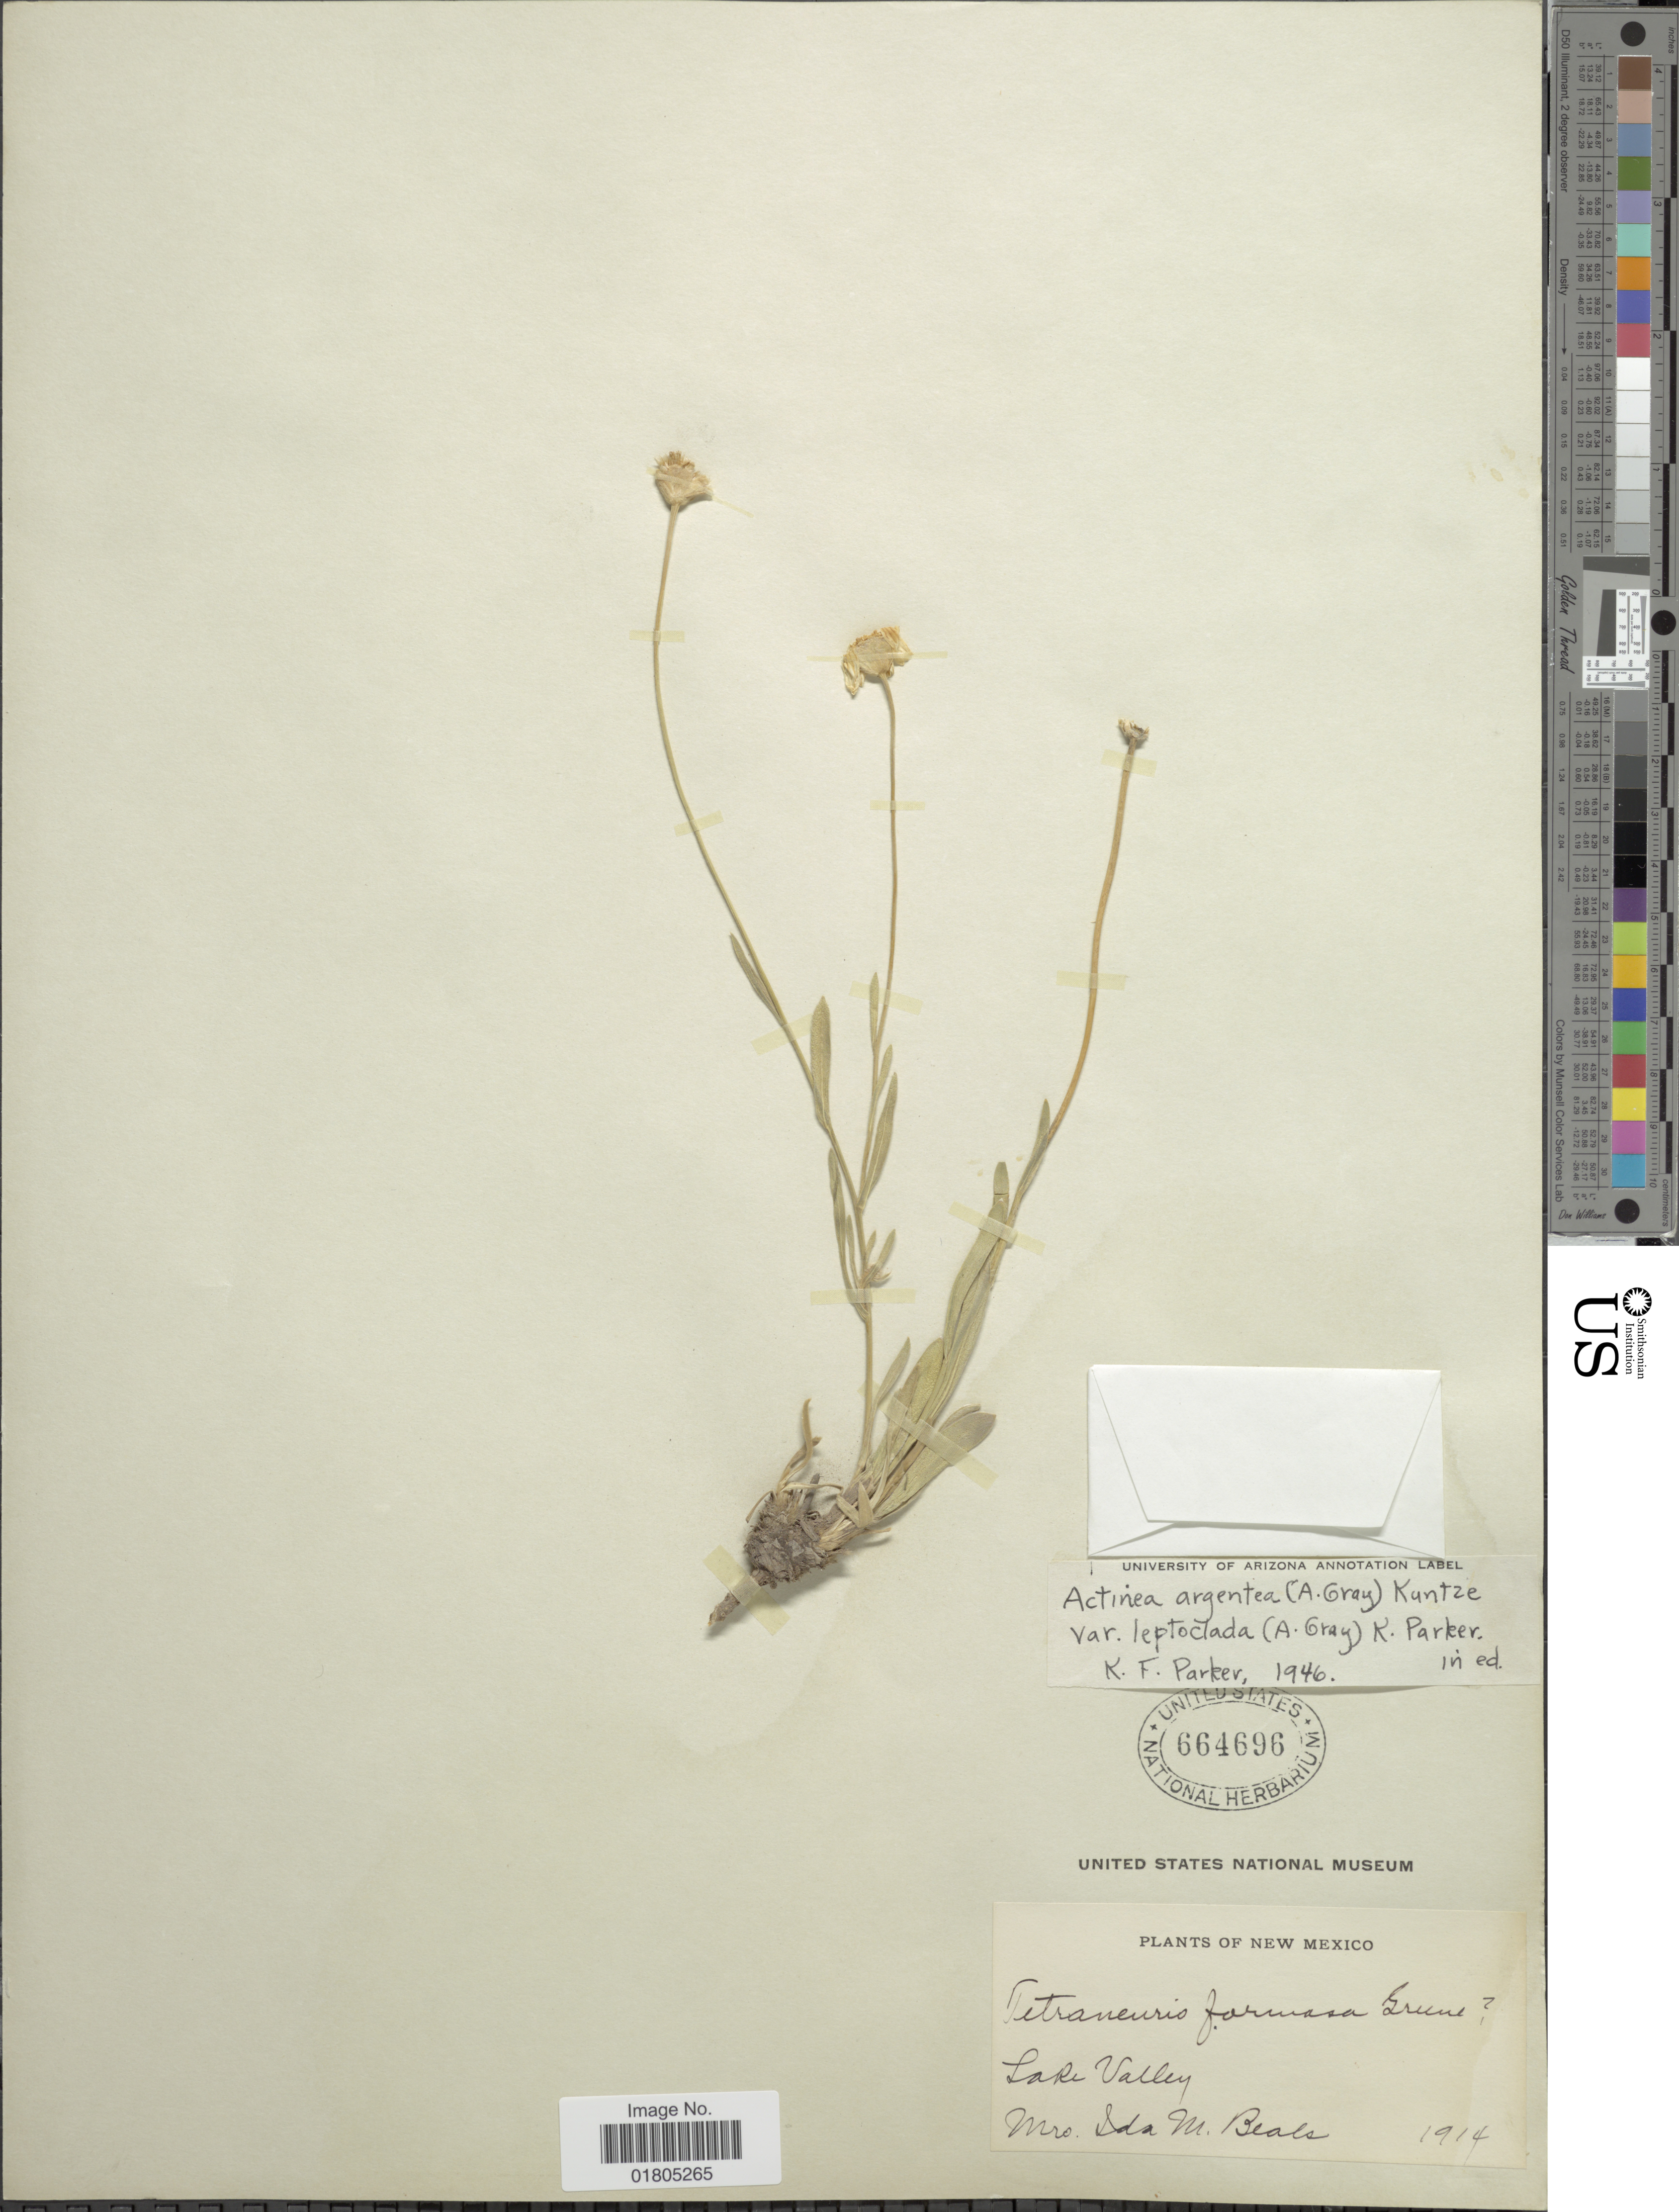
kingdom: Plantae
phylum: Tracheophyta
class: Magnoliopsida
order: Asterales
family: Asteraceae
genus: Actinea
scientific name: Actinea argentea var. leptoclada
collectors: I. M. Beals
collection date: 1914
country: United States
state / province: New Mexico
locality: Lake Valley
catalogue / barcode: US 664696